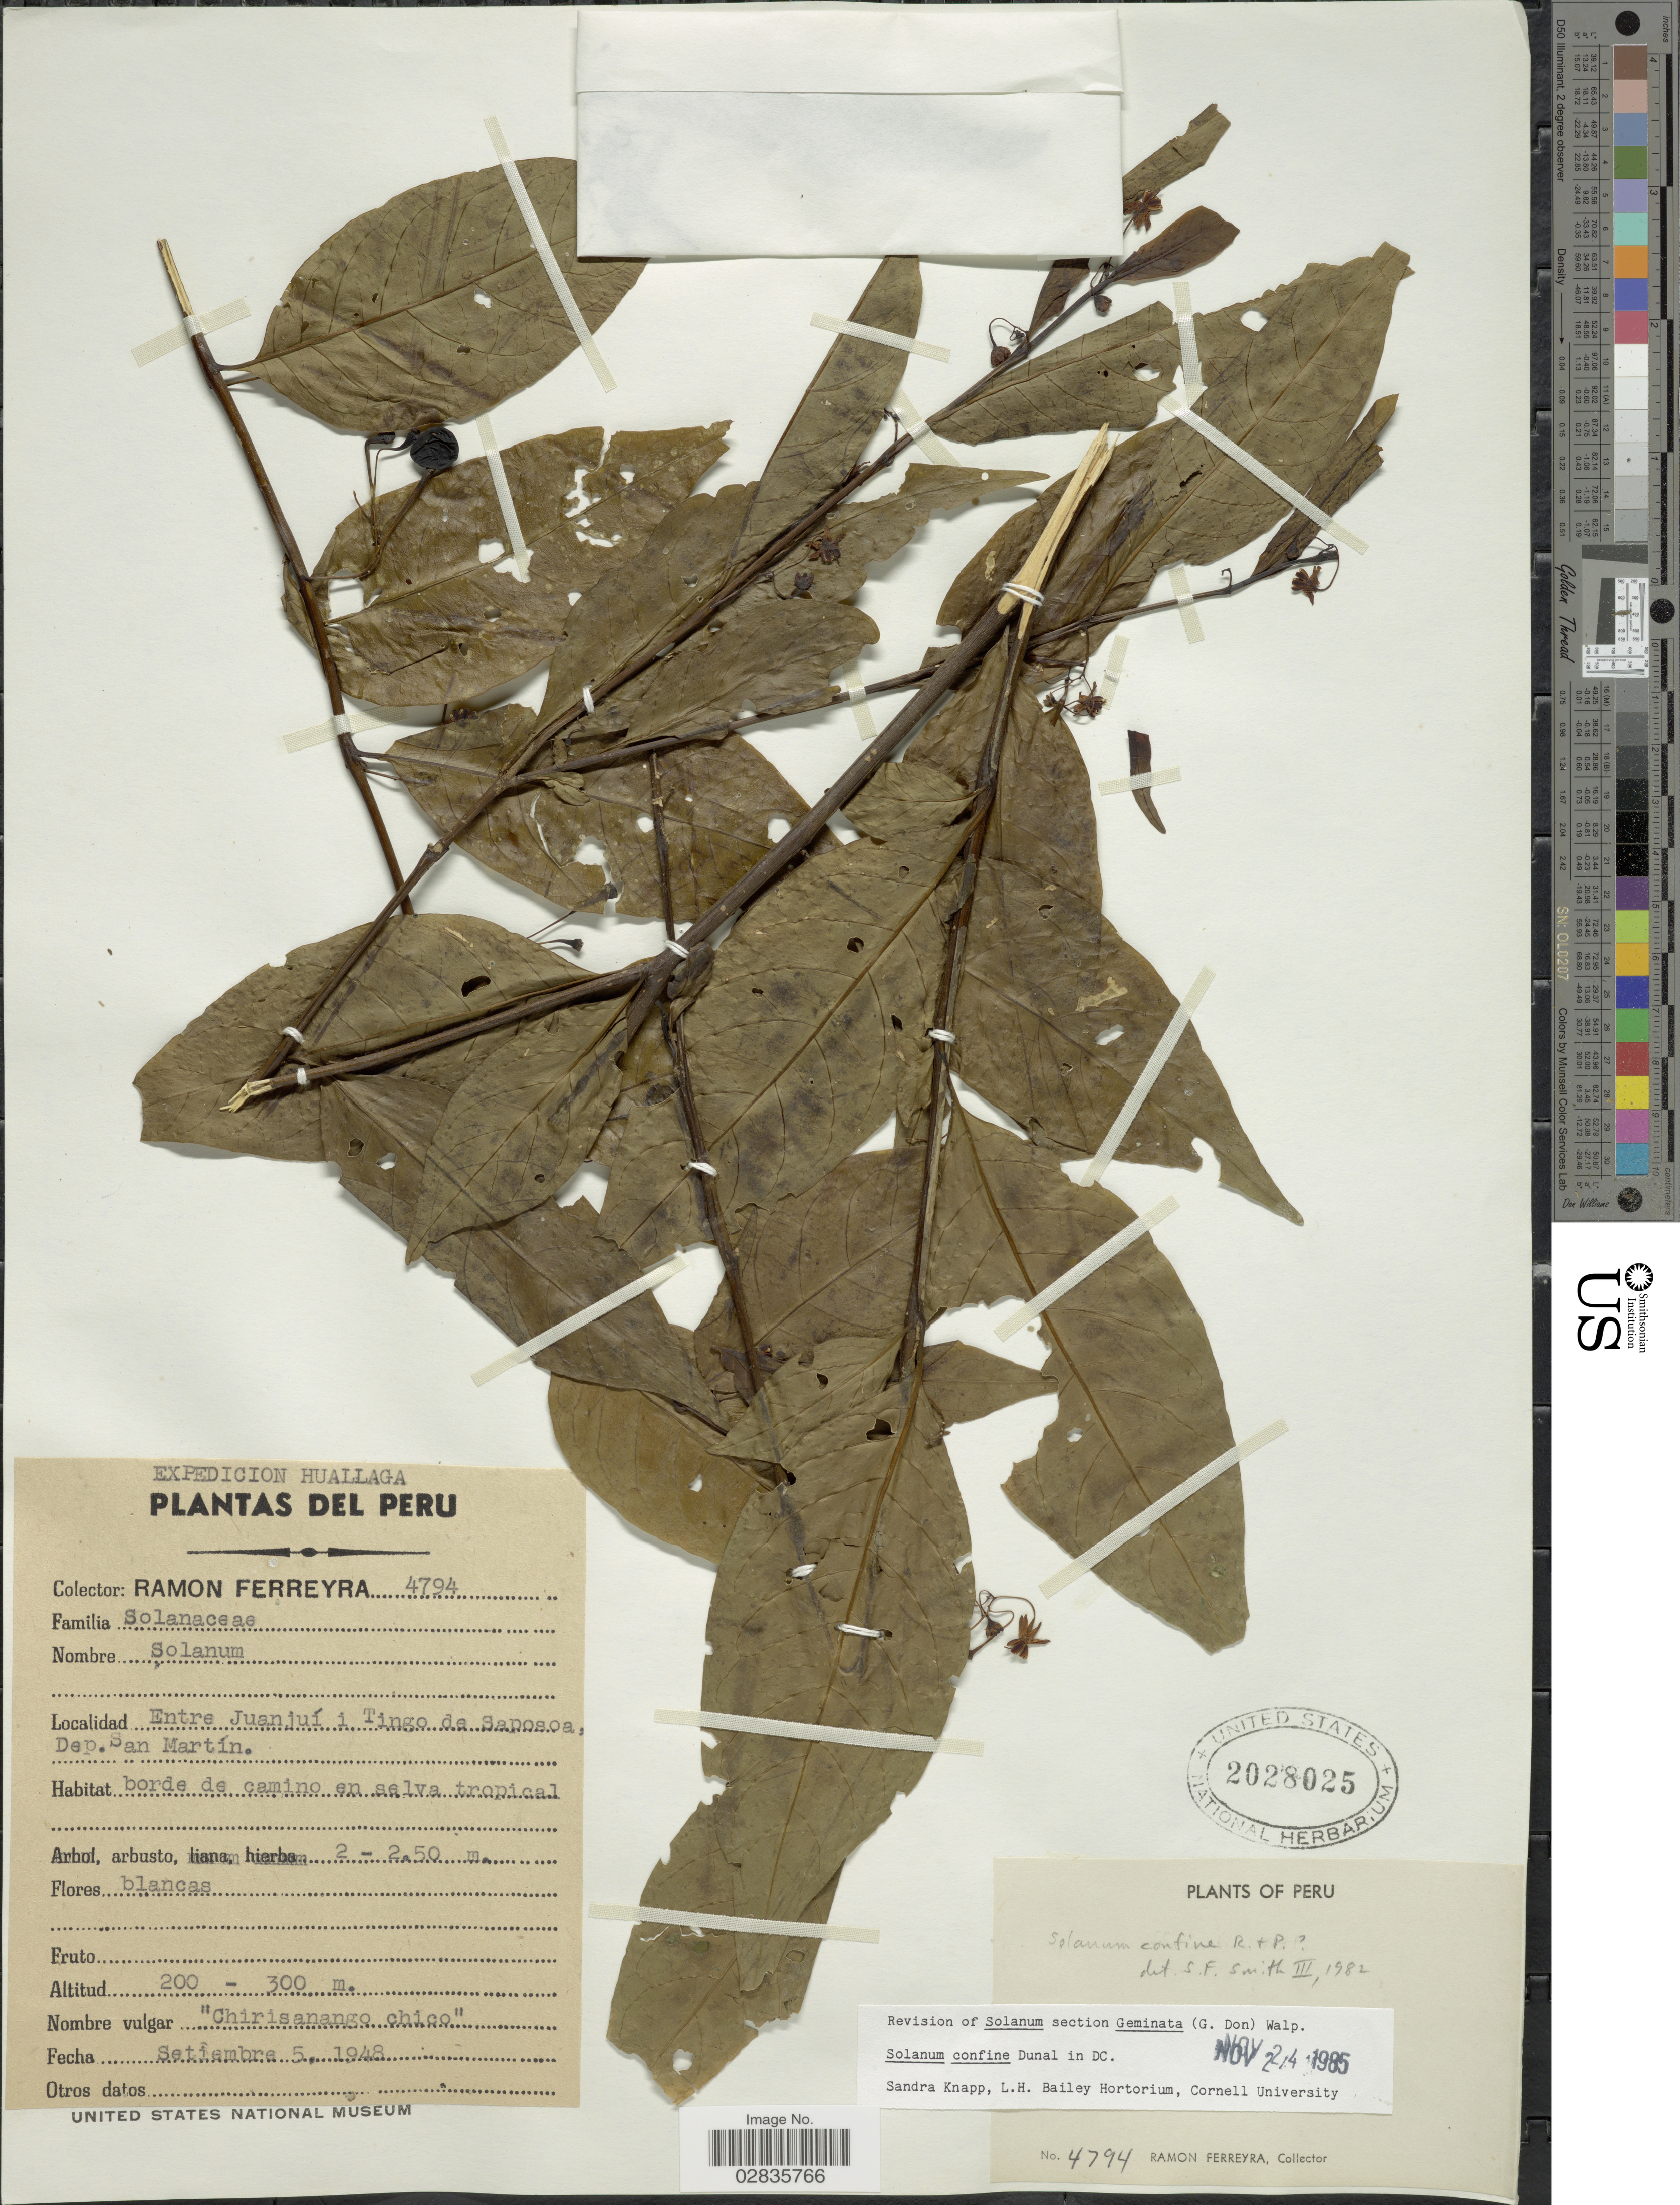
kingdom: Plantae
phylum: Tracheophyta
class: Magnoliopsida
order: Solanales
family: Solanaceae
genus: Solanum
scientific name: Solanum confine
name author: Dunal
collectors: R. A. Ferreyra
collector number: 4794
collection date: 1948-09-05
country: Peru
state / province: San Martín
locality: Entre Juanjuí i Tingo de Saposoa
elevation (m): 200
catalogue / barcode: US 2028025